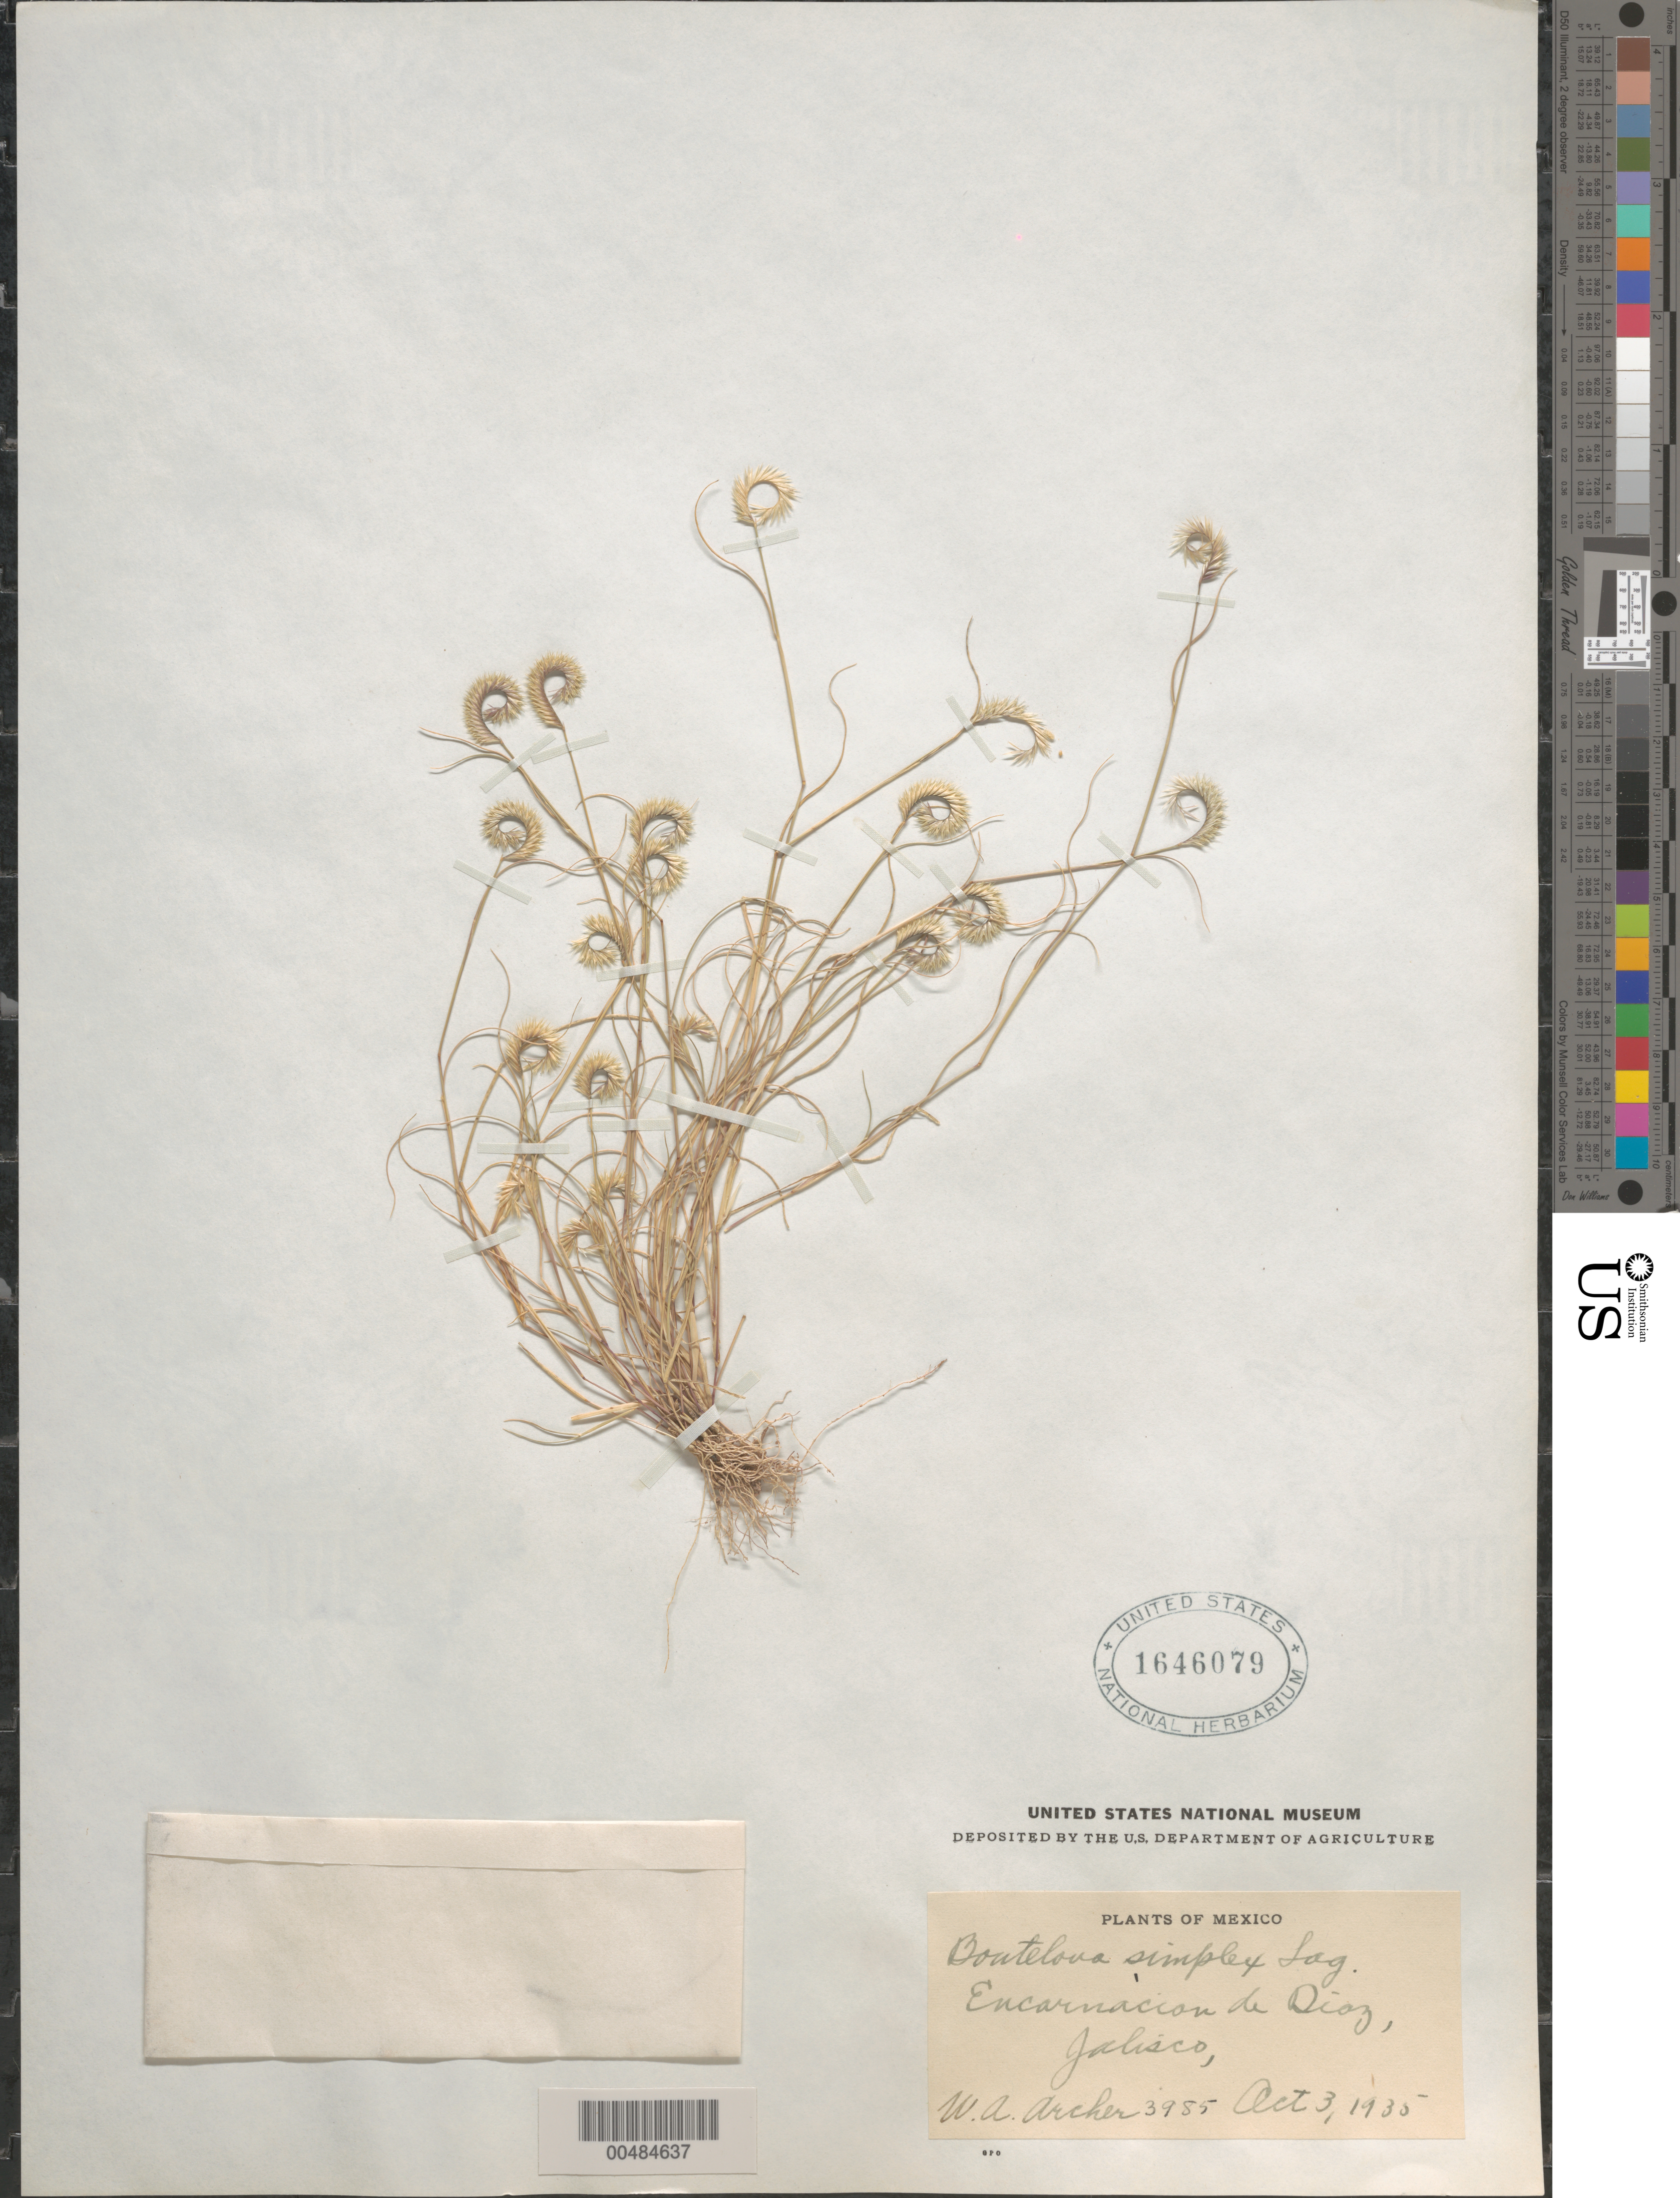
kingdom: Plantae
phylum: Tracheophyta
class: Liliopsida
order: Poales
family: Poaceae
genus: Bouteloua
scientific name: Bouteloua simplex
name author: Lag.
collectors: W. A. Archer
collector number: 3985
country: Mexico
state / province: Jalisco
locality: Encarnacion de Diaz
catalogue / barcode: US 1646079